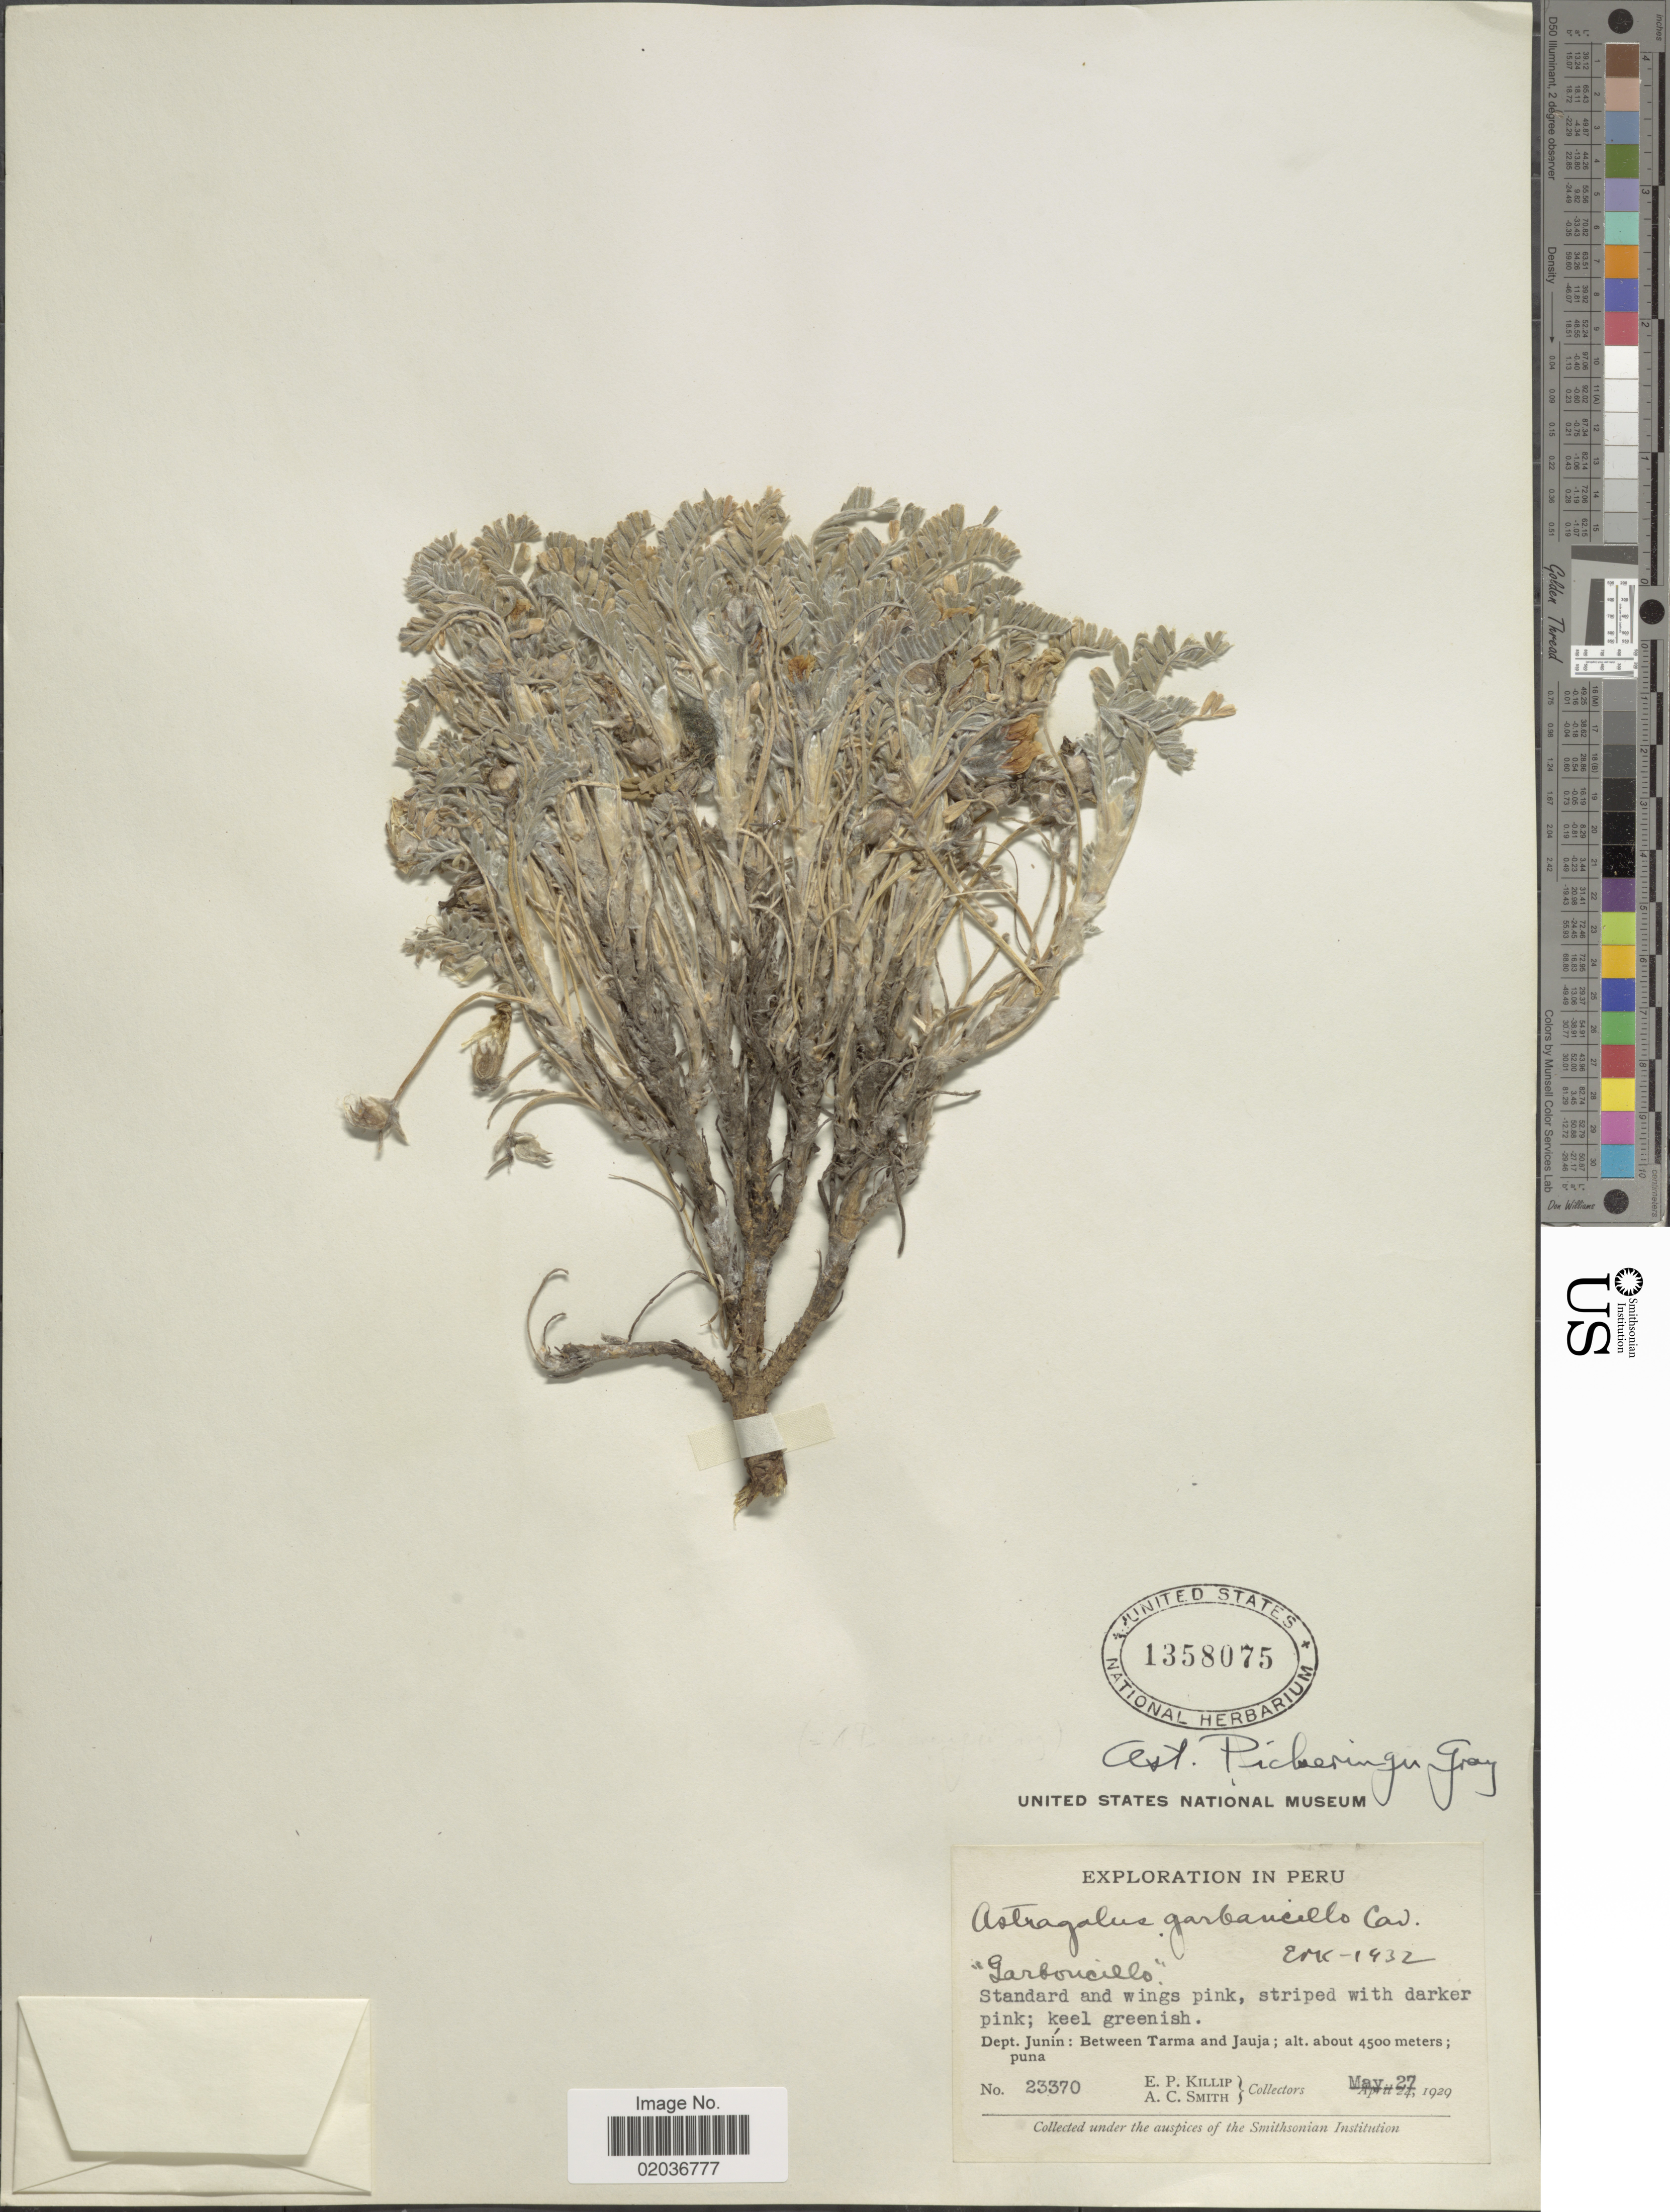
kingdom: Plantae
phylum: Tracheophyta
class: Magnoliopsida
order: Fabales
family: Fabaceae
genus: Astragalus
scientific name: Astragalus pickeringii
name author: A. Gray in Wilkes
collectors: E. P. Killip & A. C. Smith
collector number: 23370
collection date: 1929-05-27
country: Peru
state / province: Junín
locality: Dept. Junín: Between Tarma and Jauja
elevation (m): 4500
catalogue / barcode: US 1358075